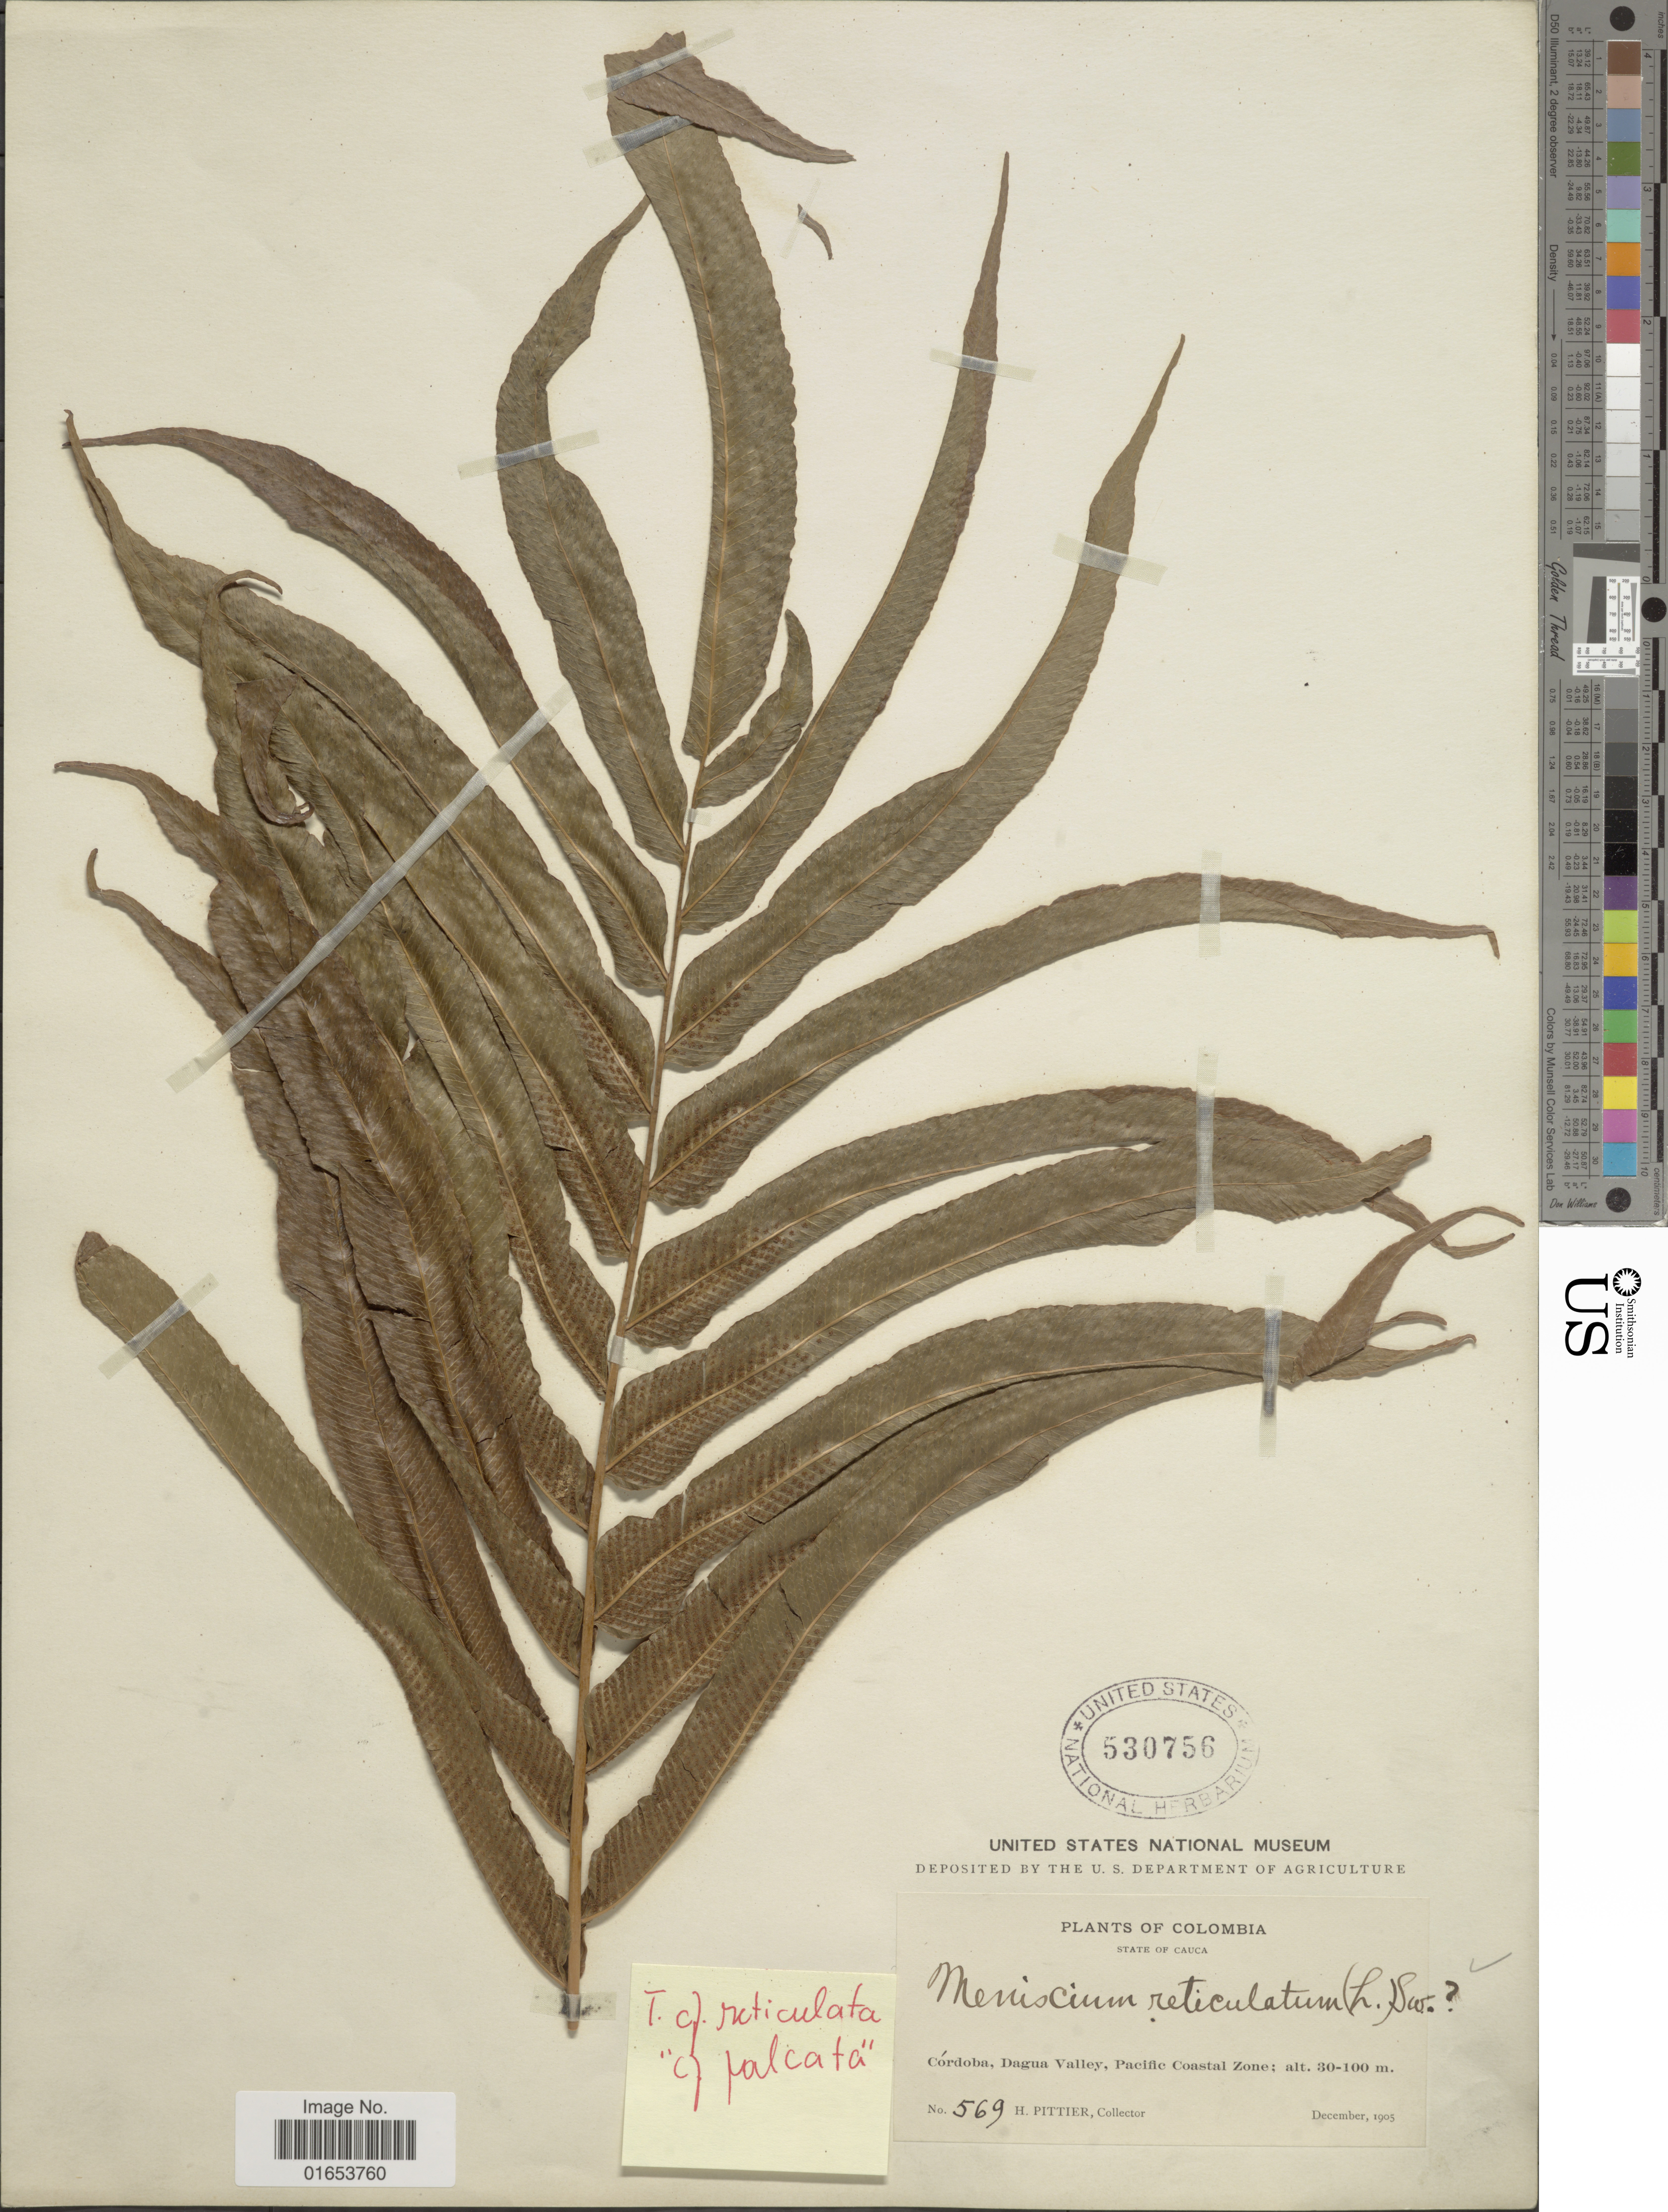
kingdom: Plantae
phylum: Tracheophyta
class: Polypodiopsida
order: Polypodiales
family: Thelypteridaceae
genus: Meniscium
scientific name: Meniscium sp.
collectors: H. F. Pittier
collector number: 569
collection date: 1905-12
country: Colombia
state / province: Cauca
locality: Córdoba, Dagua valley, Pacific Coastal Zone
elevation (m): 30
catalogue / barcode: US 530756